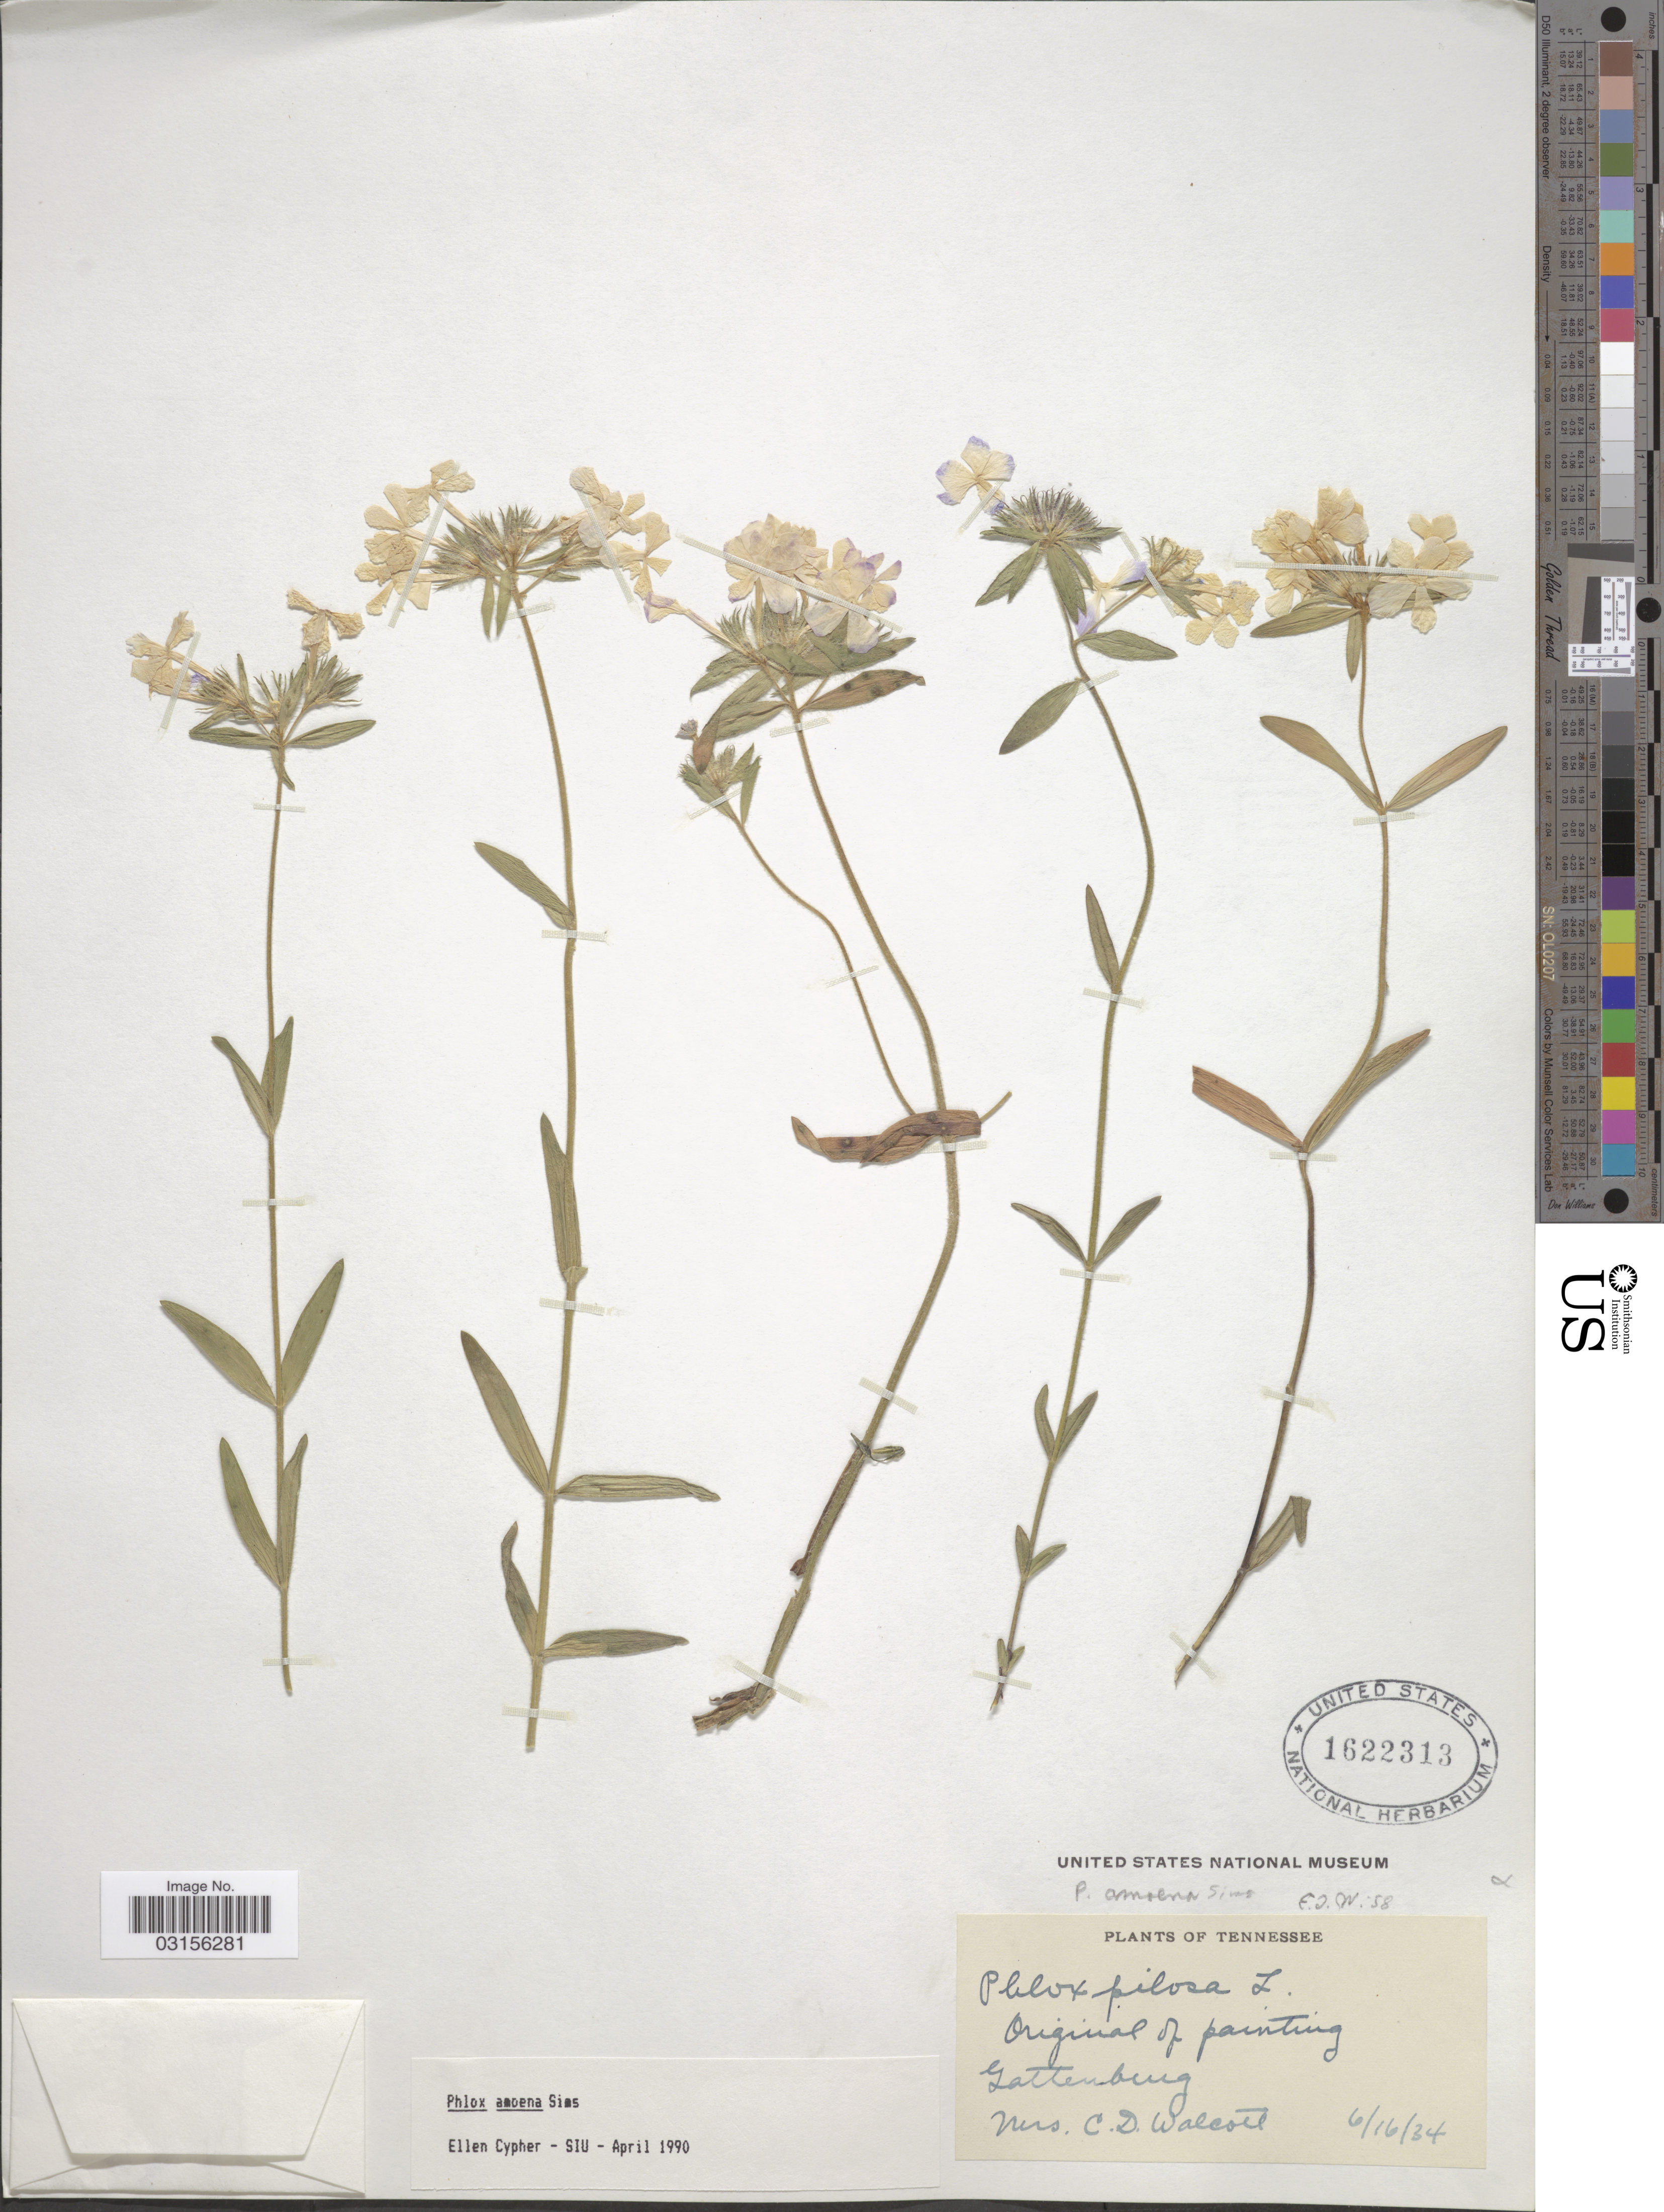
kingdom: Plantae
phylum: Tracheophyta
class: Magnoliopsida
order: Ericales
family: Polemoniaceae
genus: Phlox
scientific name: Phlox amoena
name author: Sims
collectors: C. Wolcott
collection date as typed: Transcribed d/m/y: 16/6/34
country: United States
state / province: Tennessee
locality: Gattenburg.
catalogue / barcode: US 1622313